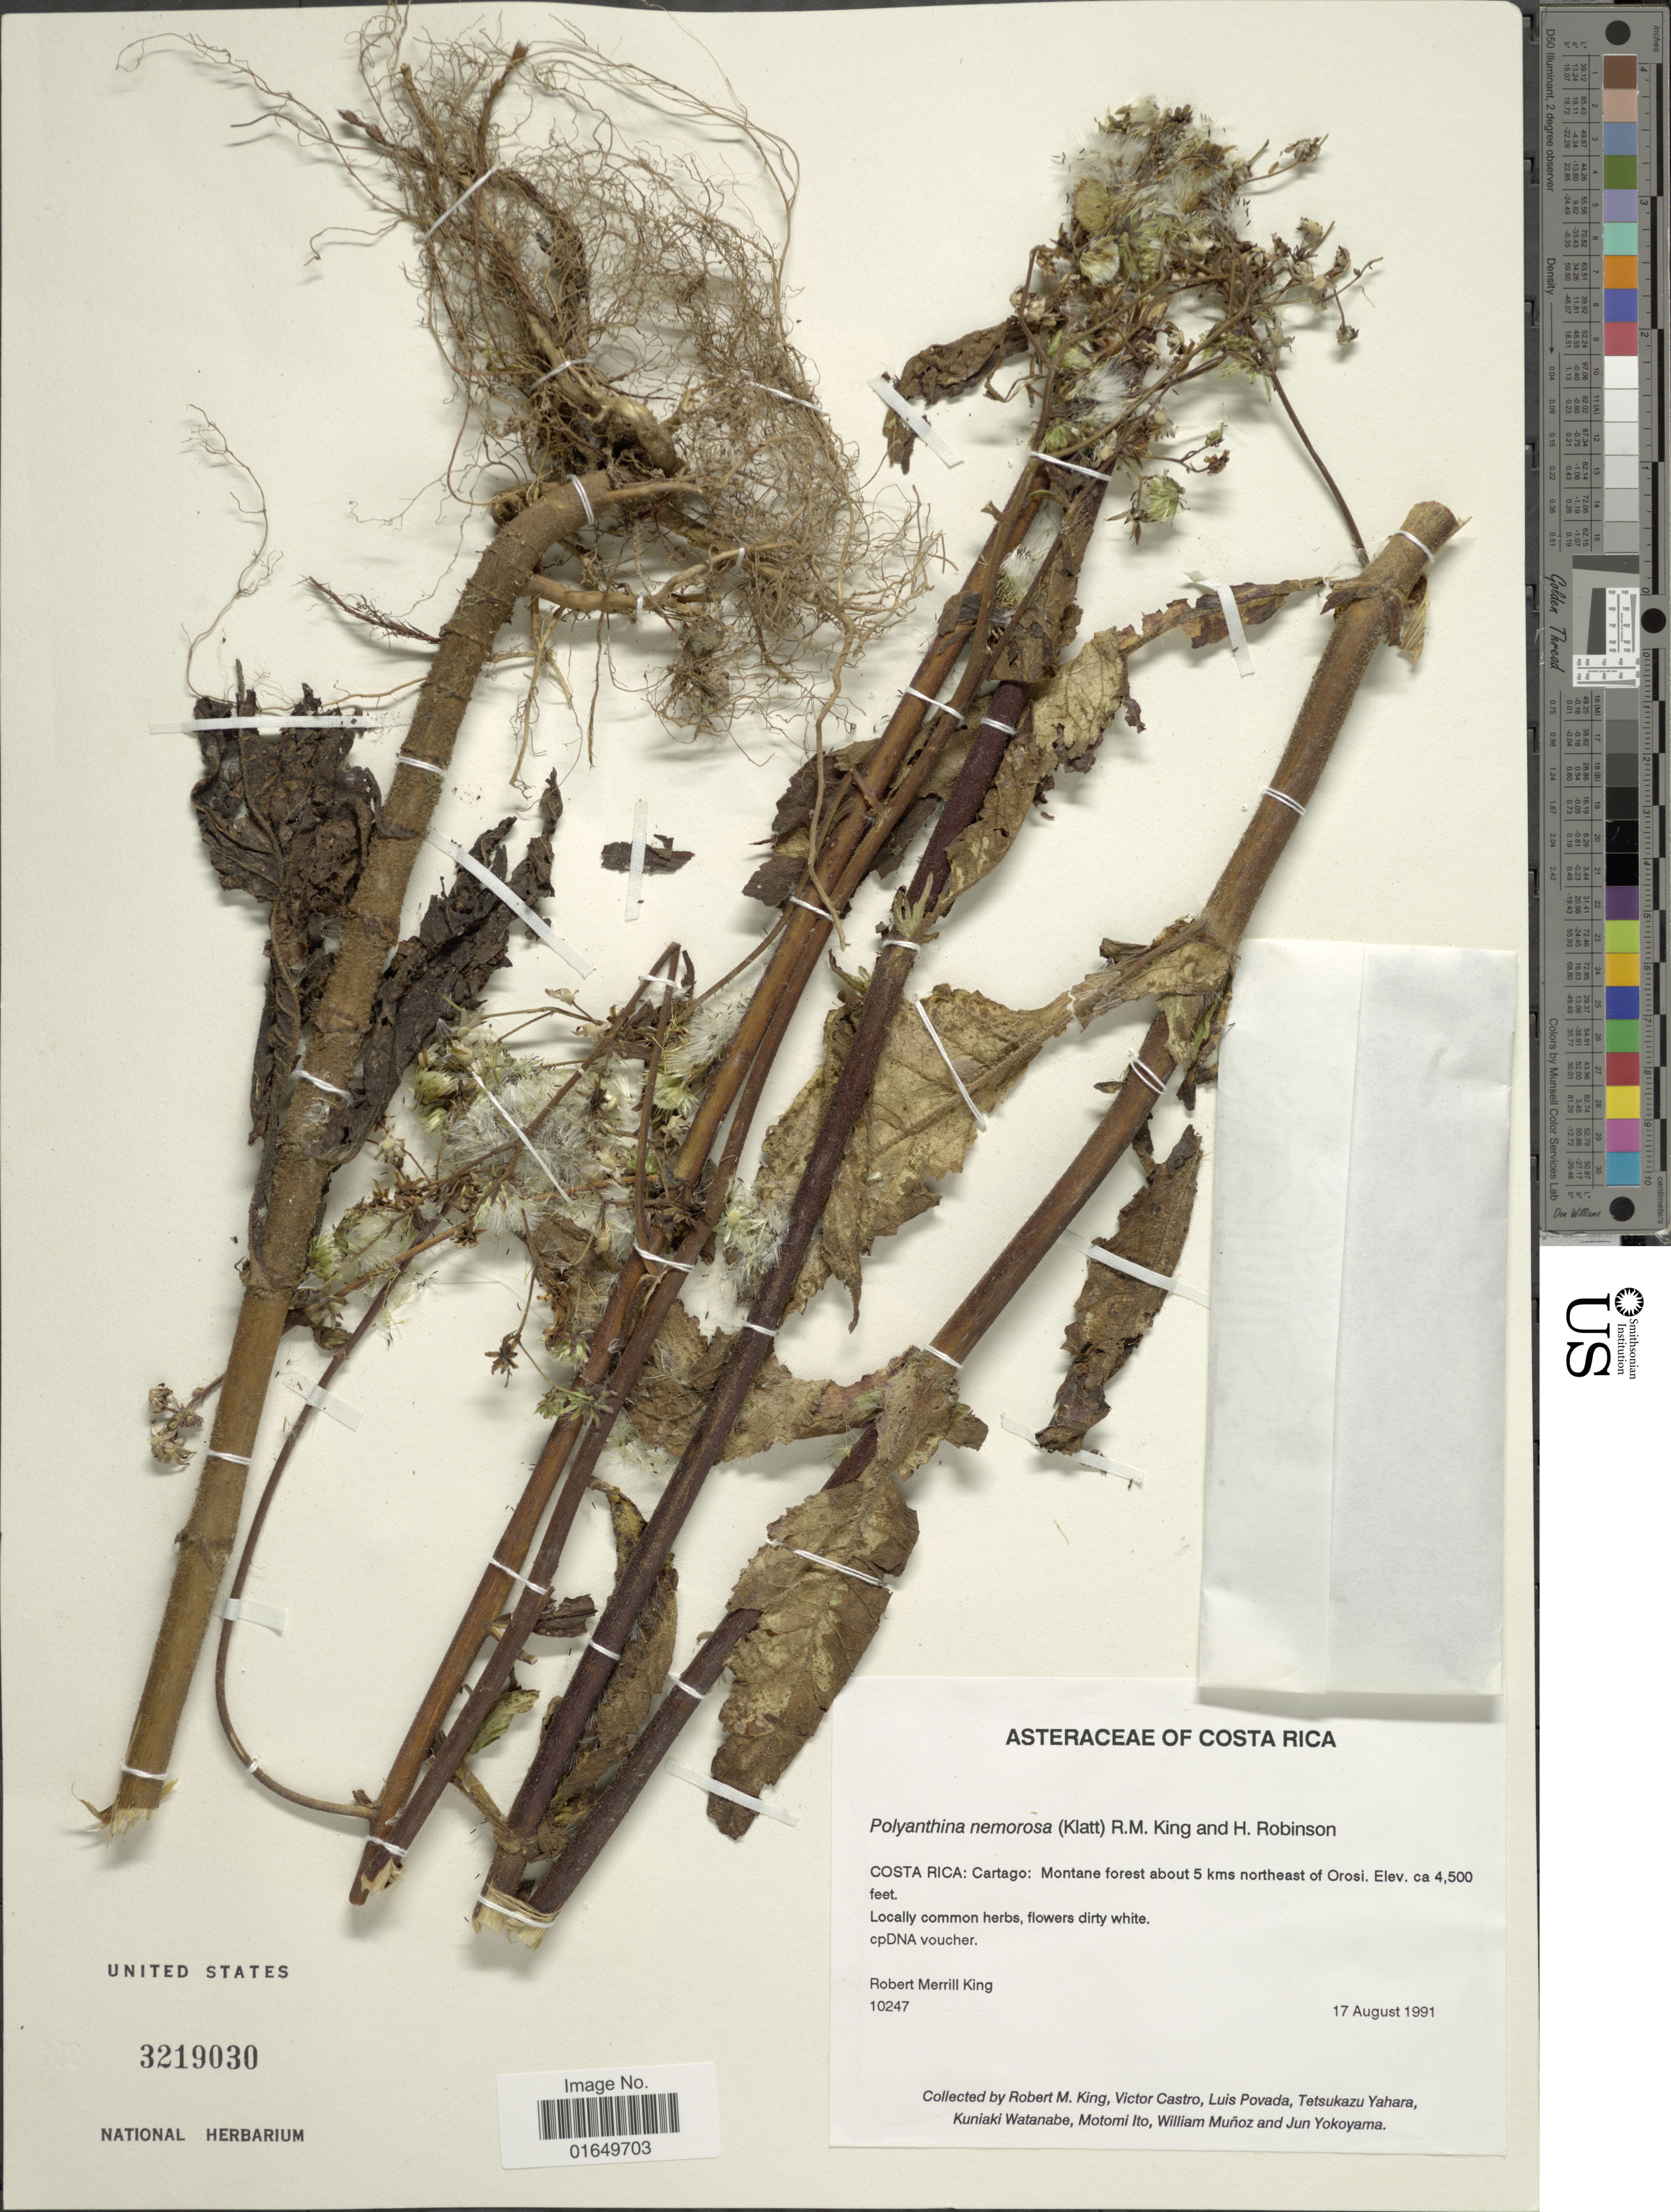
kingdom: Plantae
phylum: Tracheophyta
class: Magnoliopsida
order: Asterales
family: Asteraceae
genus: Polyanthina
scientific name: Polyanthina nemorosa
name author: (Klatt) R.M. King & H. Rob.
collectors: R. M. King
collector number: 10247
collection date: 1991-08-17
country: Costa Rica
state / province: Cartago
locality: Montane forest about 5 kms northeast of Orosi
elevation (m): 1372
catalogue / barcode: US 3219030